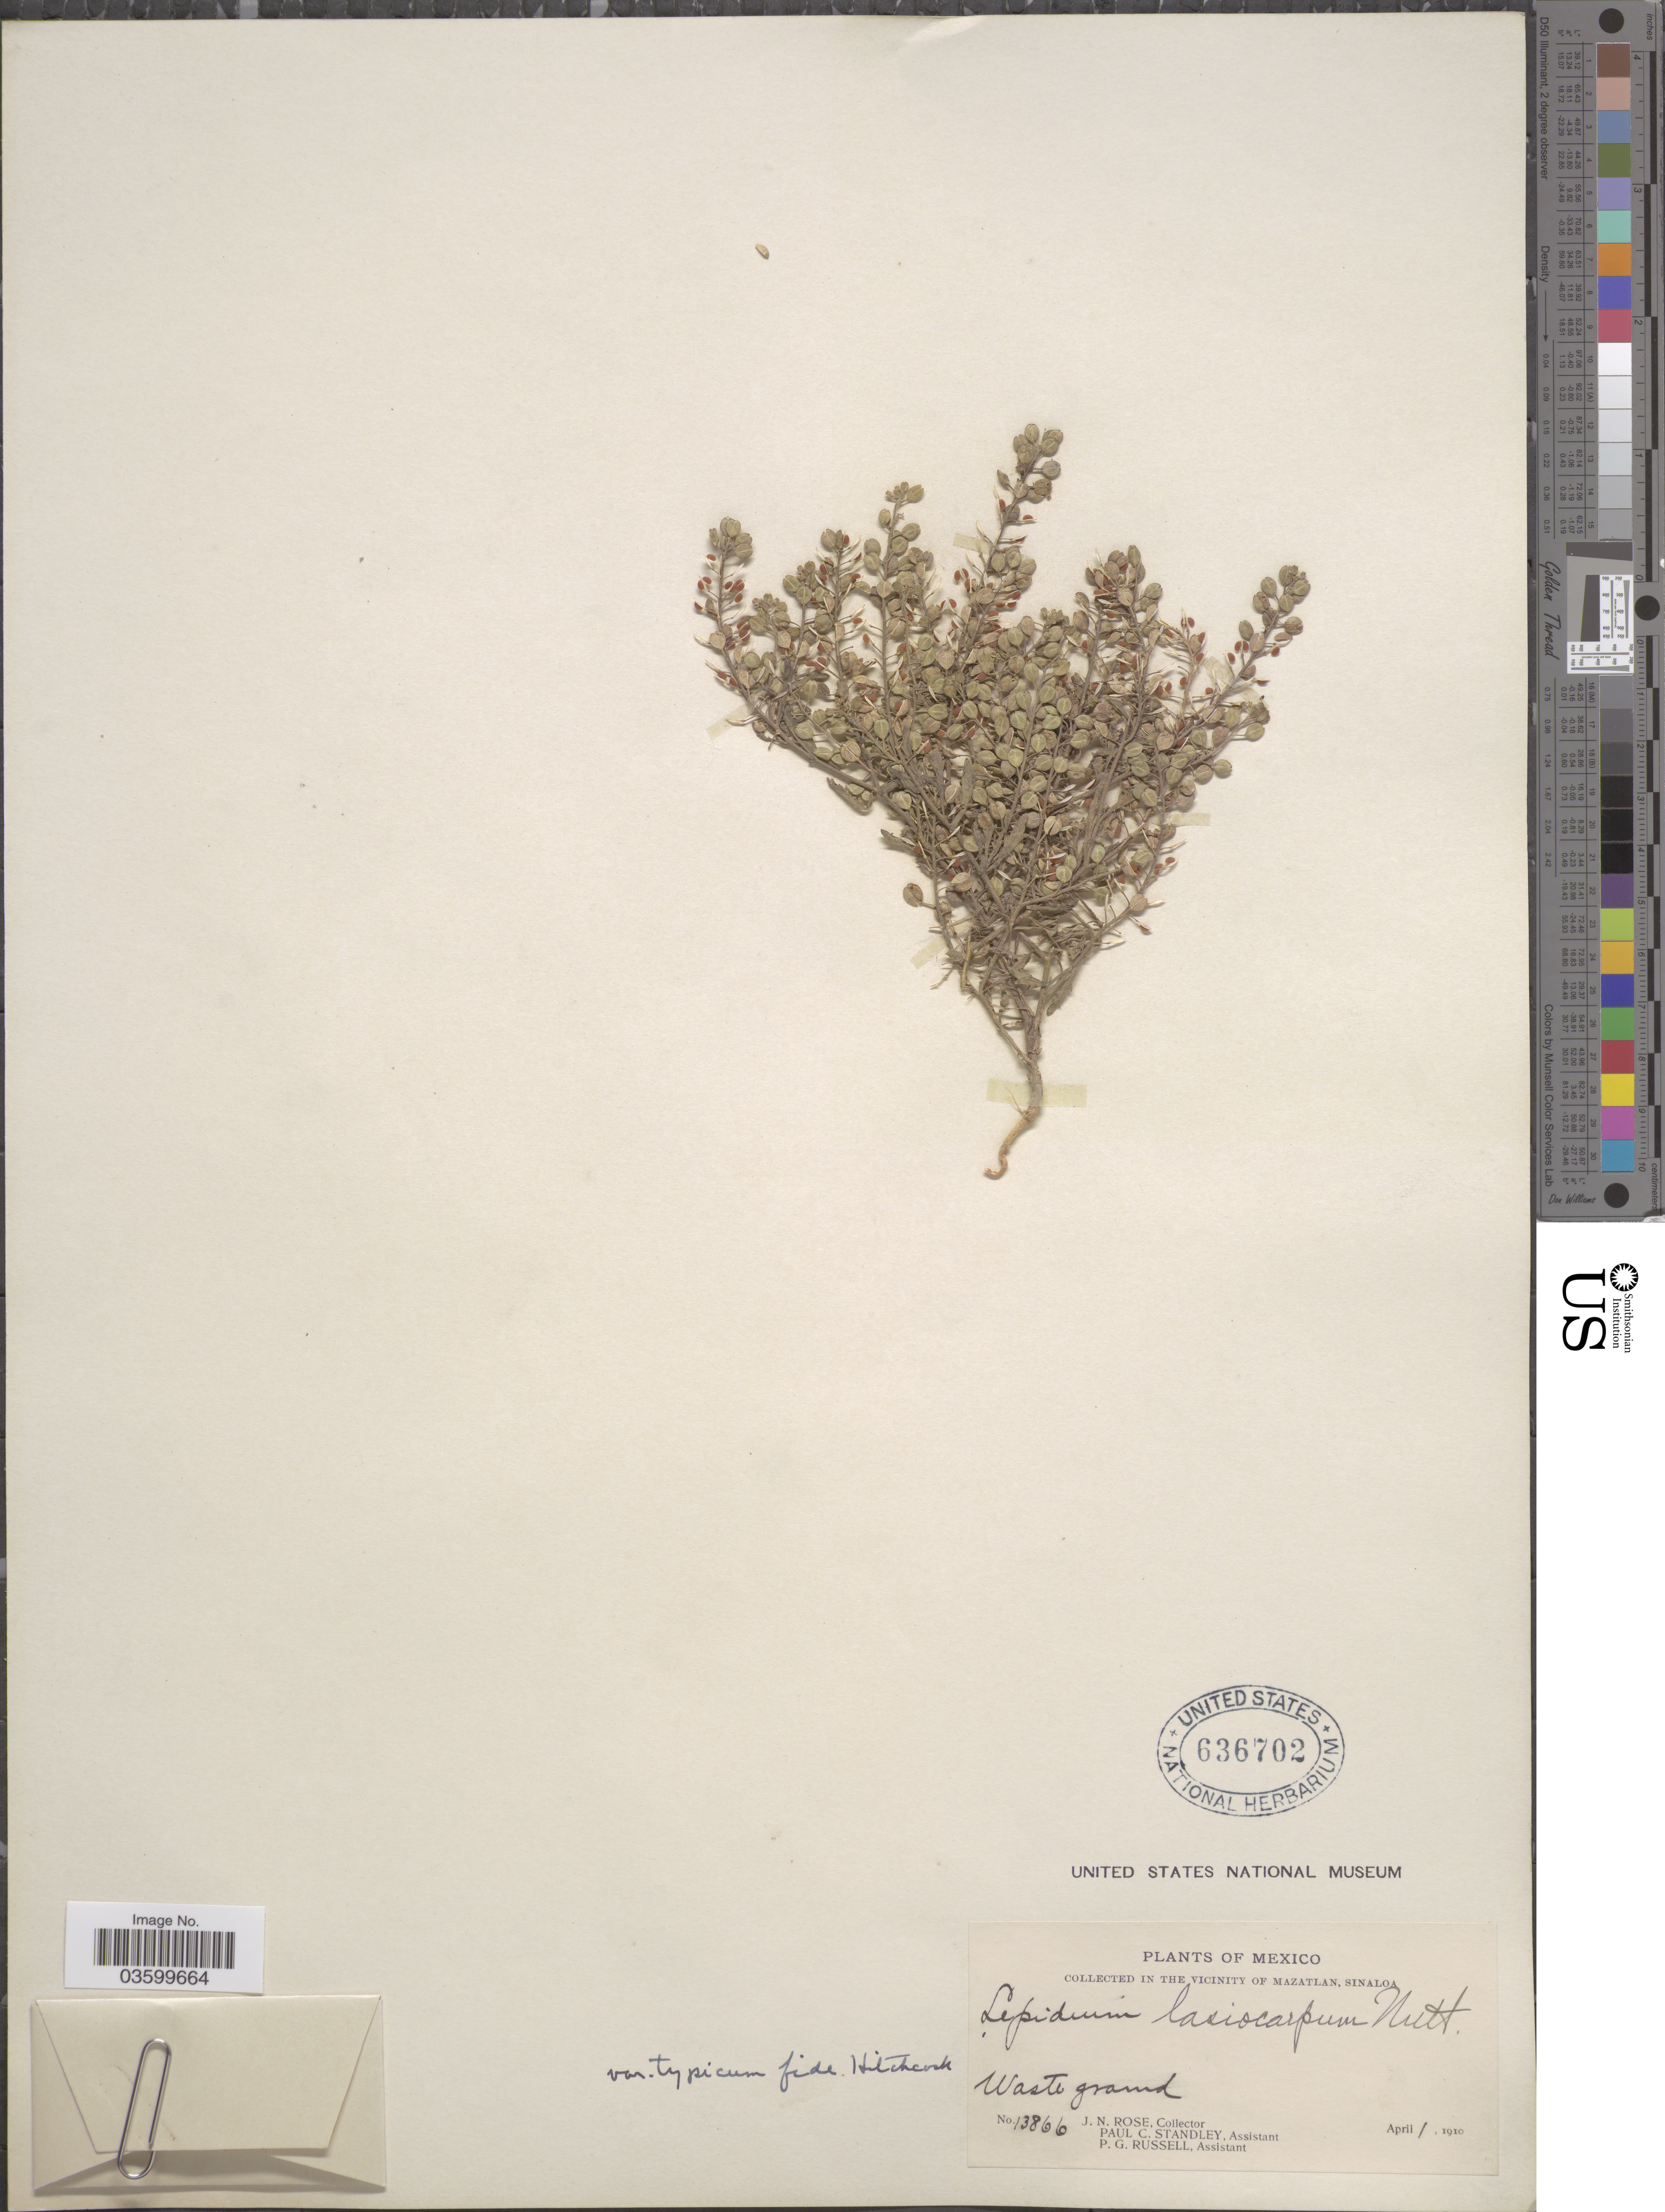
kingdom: Plantae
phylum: Tracheophyta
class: Magnoliopsida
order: Brassicales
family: Brassicaceae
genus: Lepidium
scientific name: Lepidium lasiocarpum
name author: Nutt.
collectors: J. N. Rose, P. C. Standley & P. G. Russell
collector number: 13866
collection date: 1910-04-01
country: Mexico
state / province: Sinaloa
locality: Vicinity of Mazatlan.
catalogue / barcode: US 636702